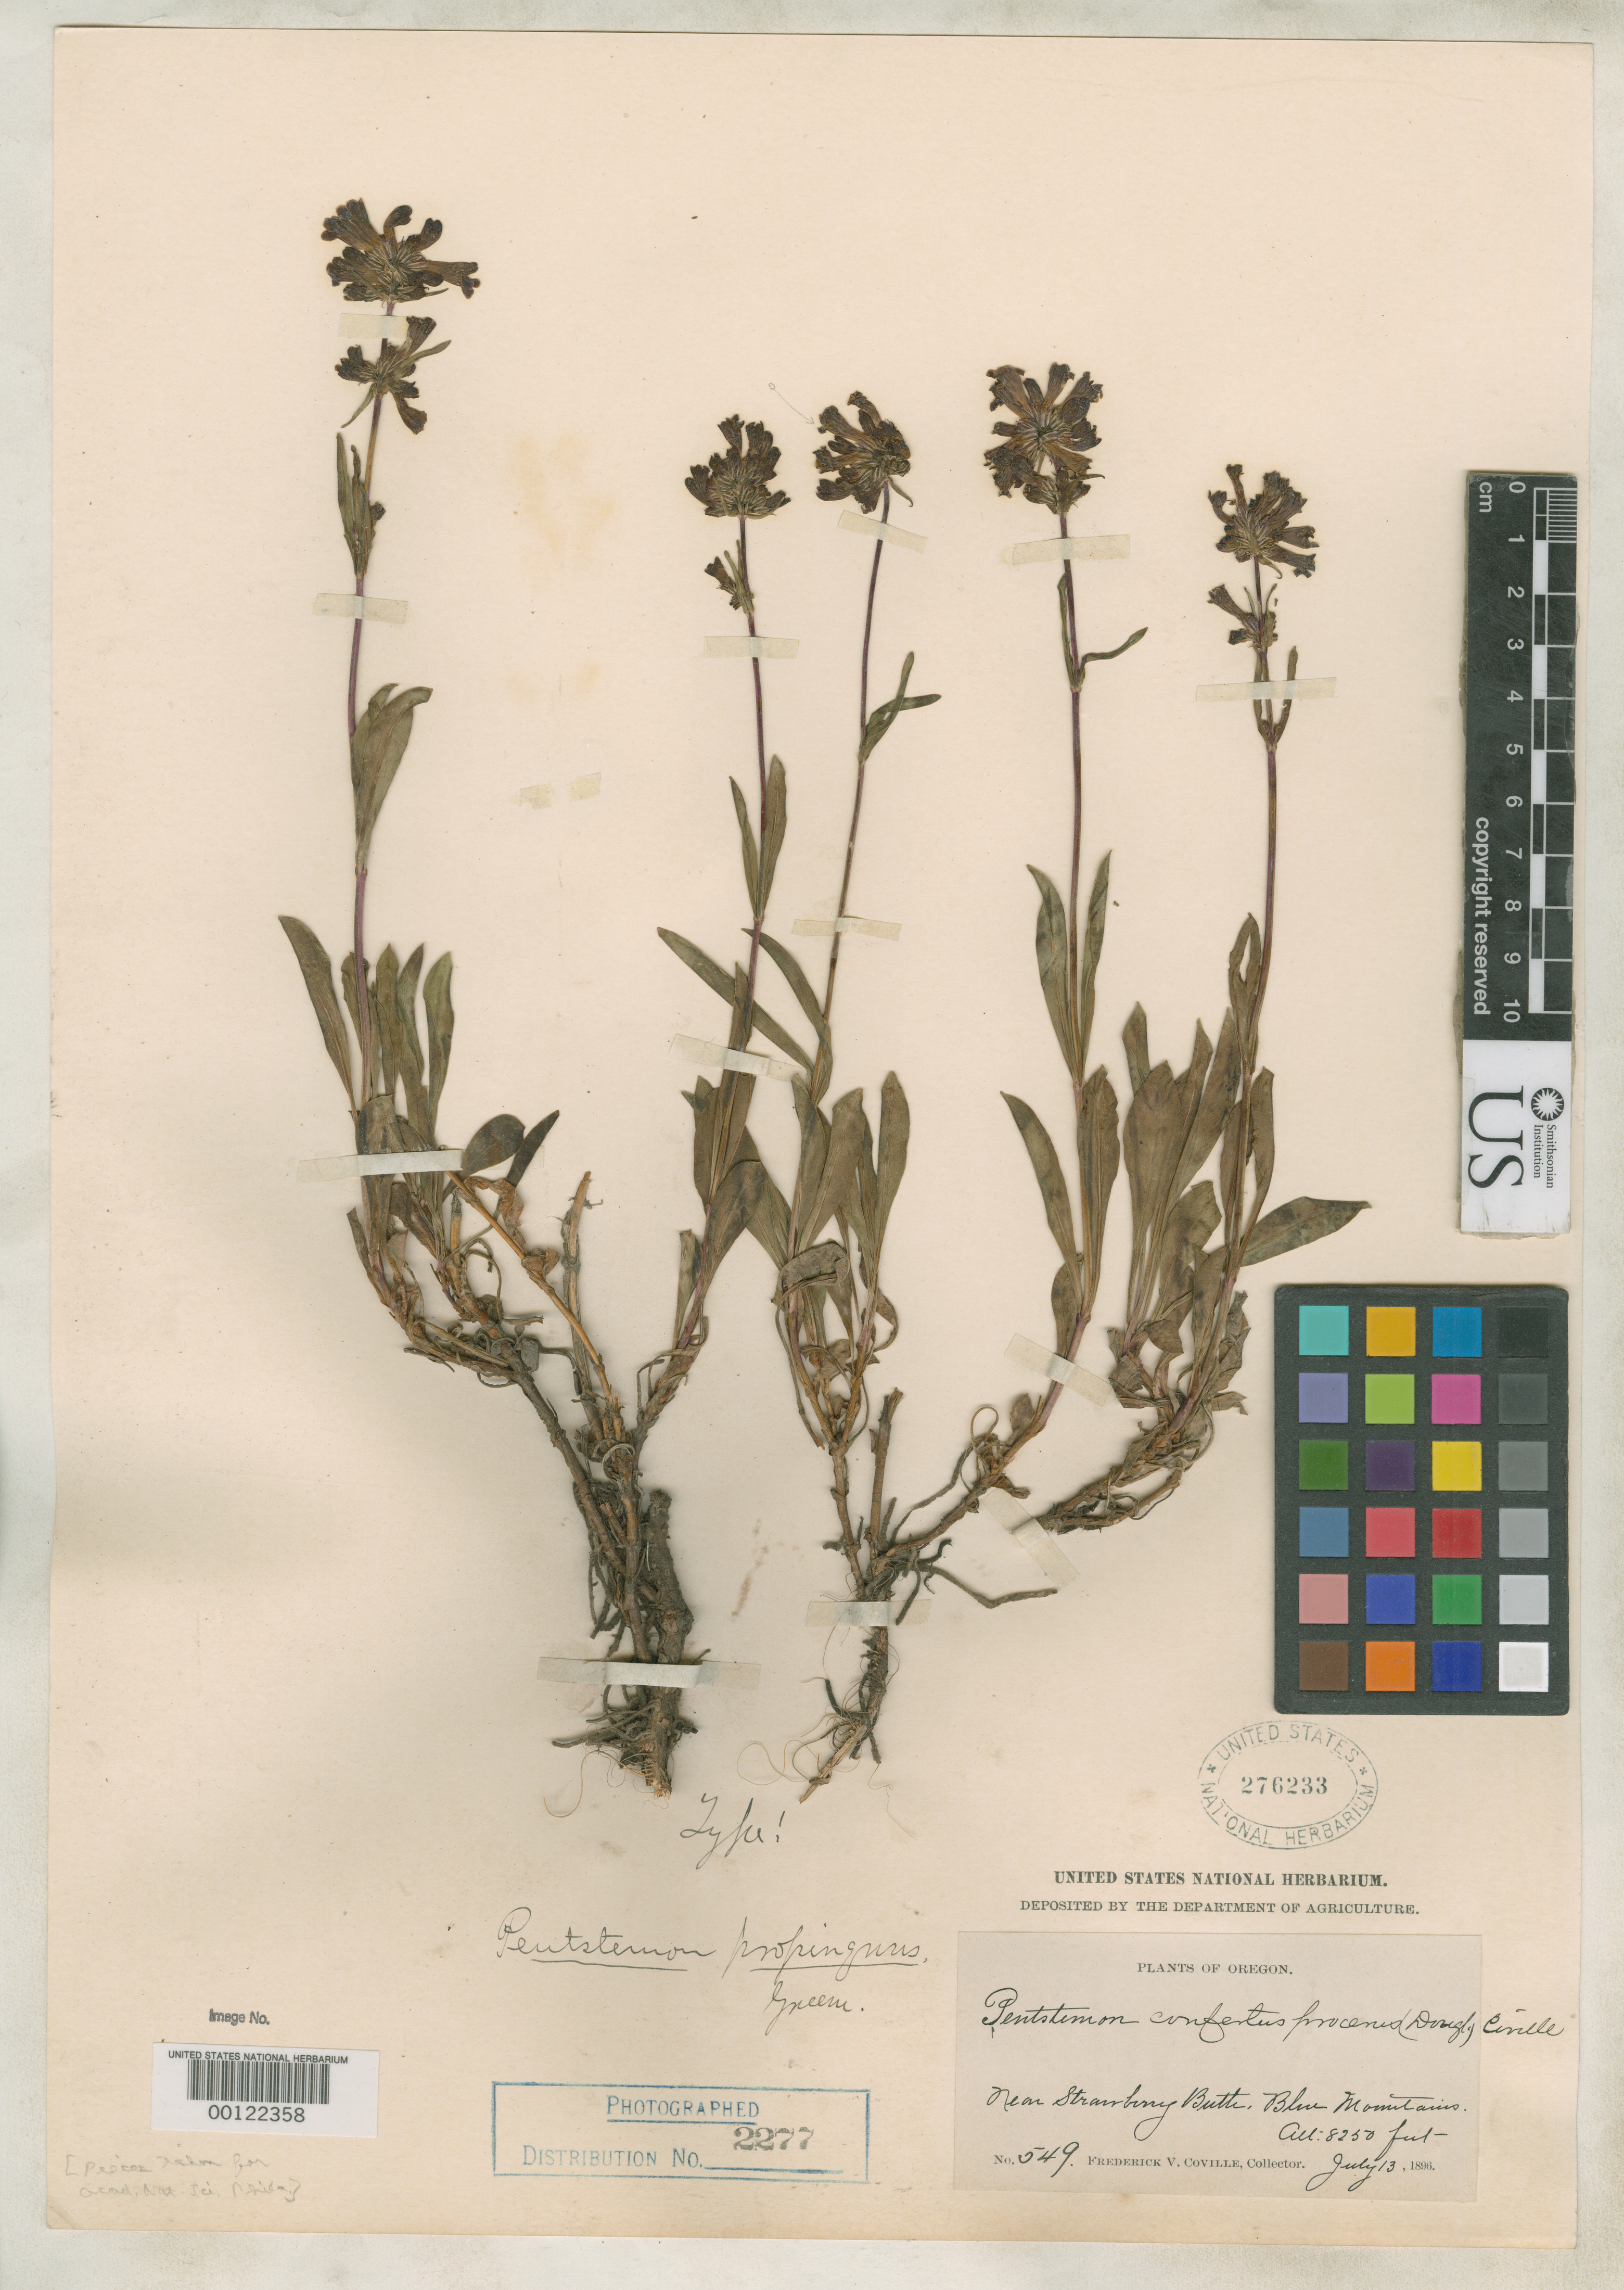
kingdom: Plantae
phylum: Tracheophyta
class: Magnoliopsida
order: Lamiales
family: Plantaginaceae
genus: Penstemon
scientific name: Penstemon propinquus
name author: Greene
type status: Holotype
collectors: F. V. Coville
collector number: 549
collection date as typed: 13 Jul 1896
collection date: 1896-07-13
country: United States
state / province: Oregon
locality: Blue Mountains; Strawberry Butte.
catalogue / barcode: US 276233